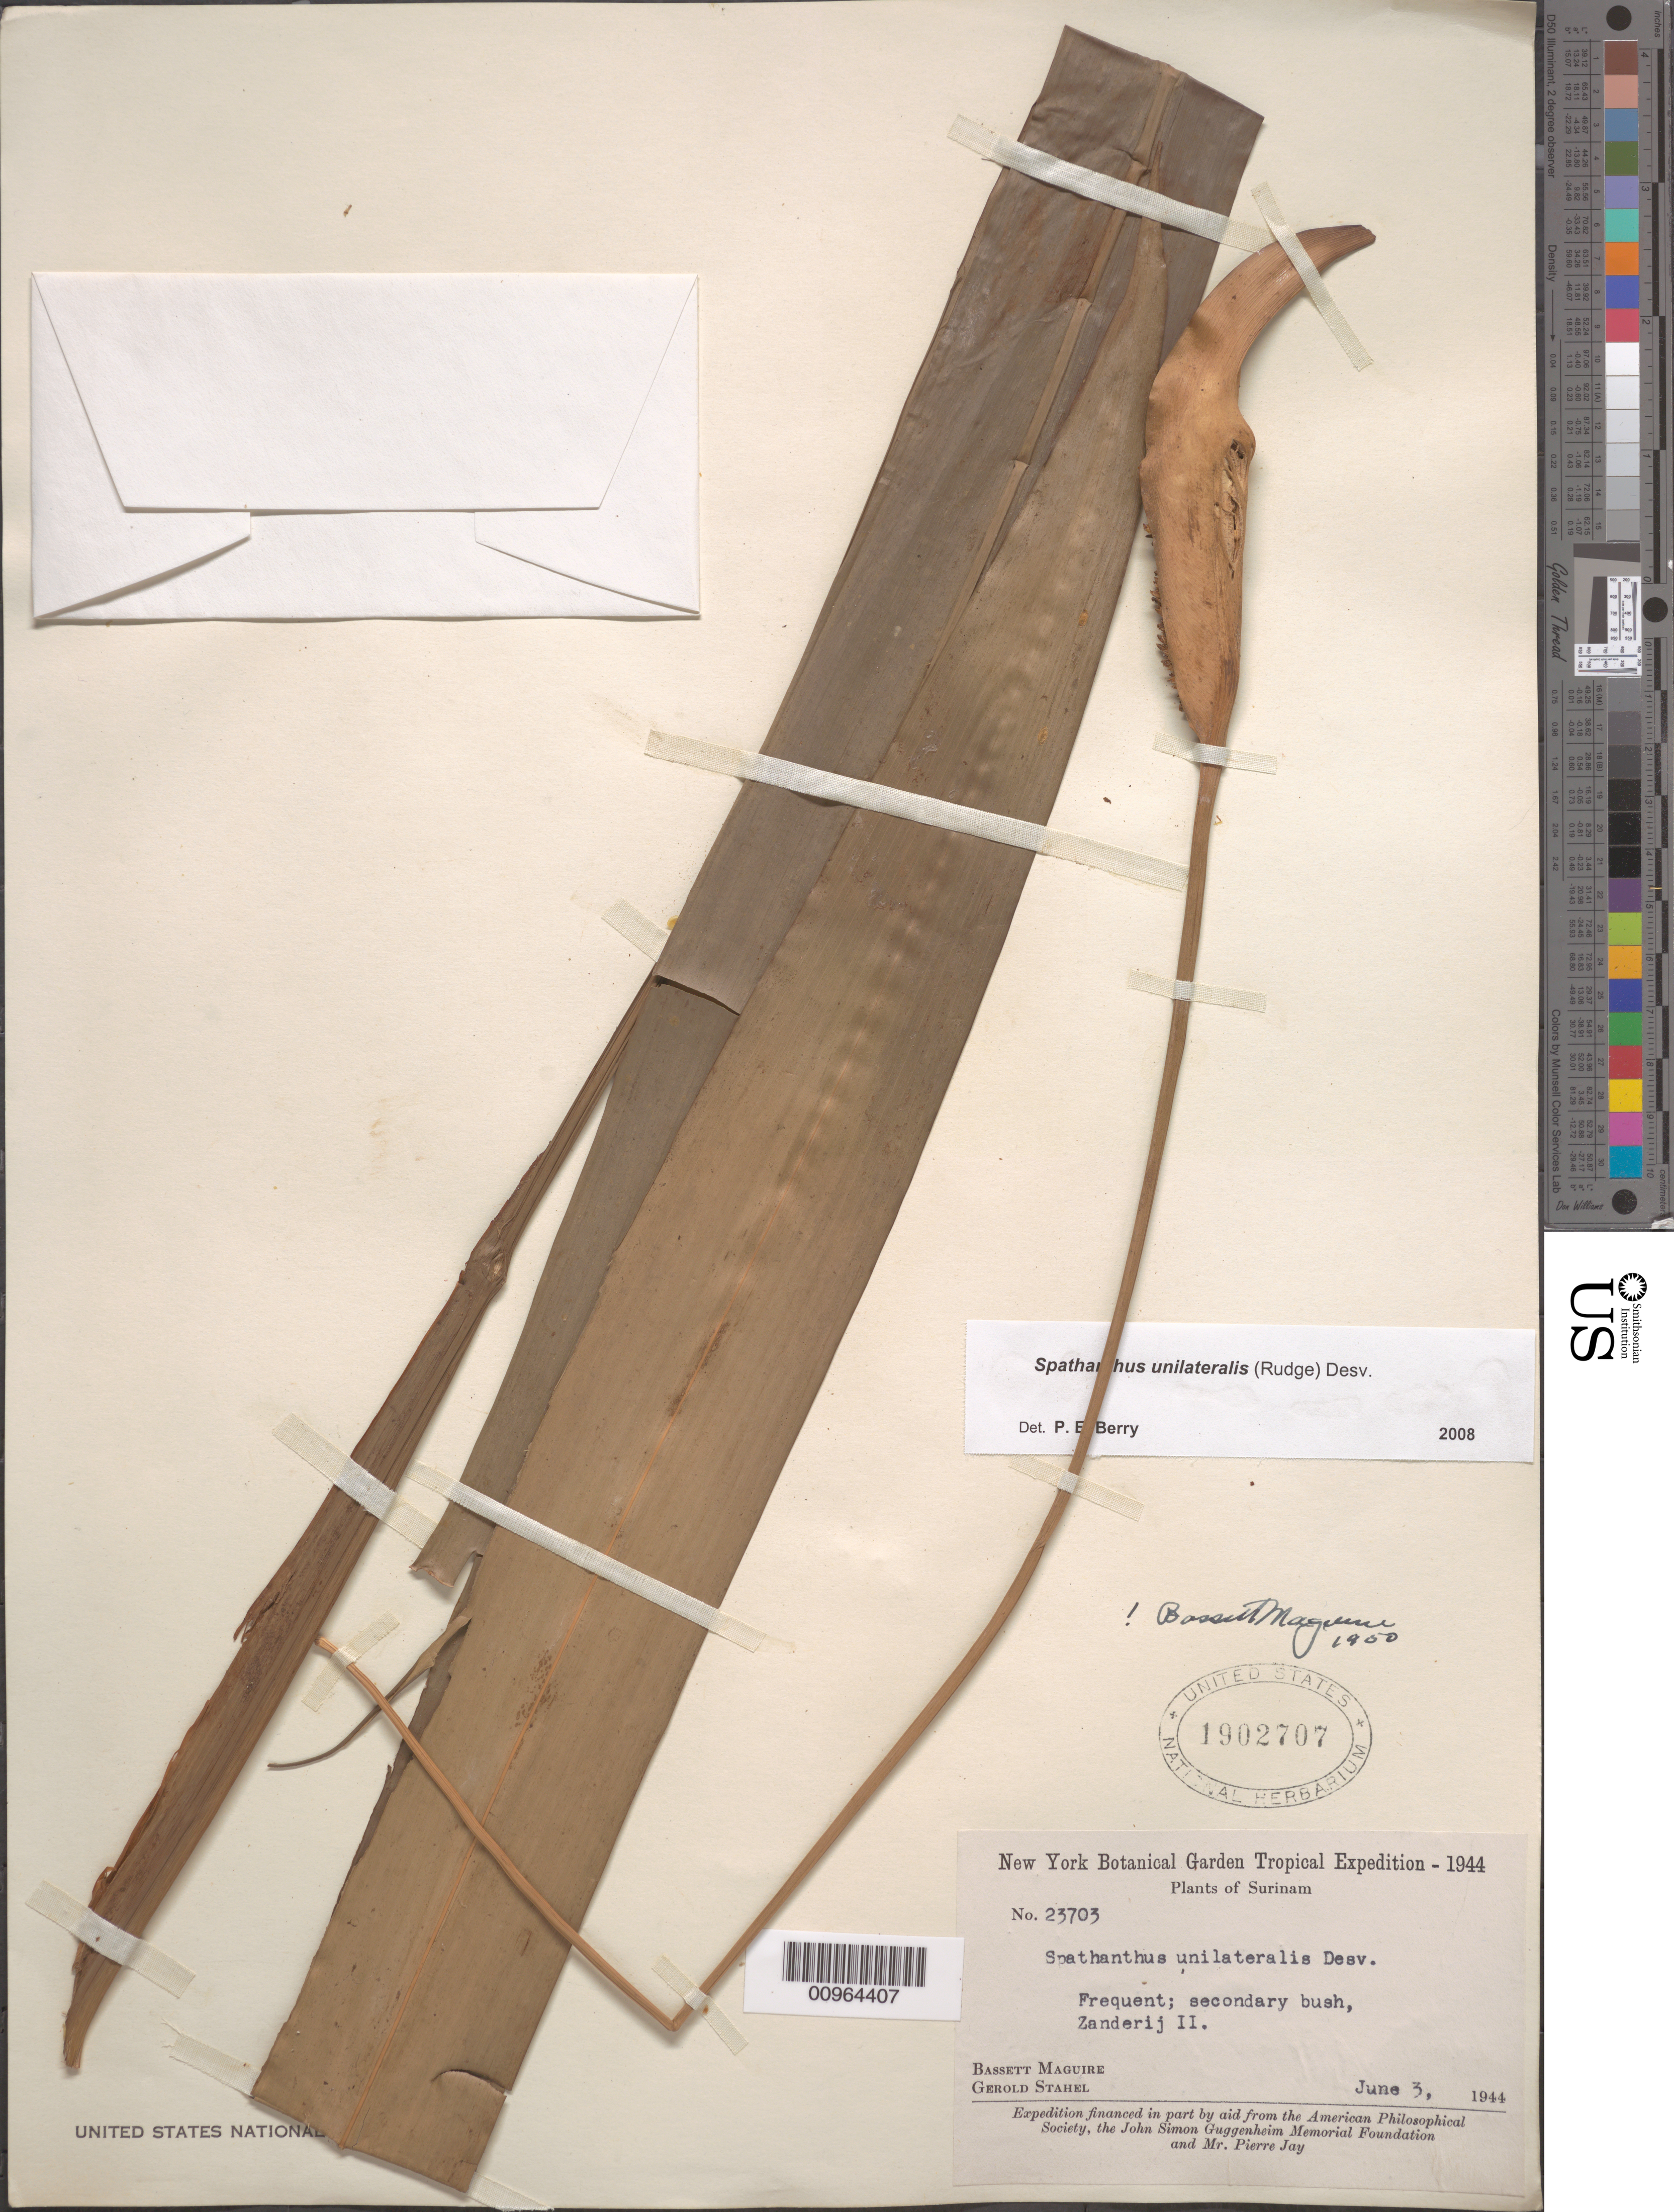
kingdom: Plantae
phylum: Tracheophyta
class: Liliopsida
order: Poales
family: Rapateaceae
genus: Spathanthus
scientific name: Spathanthus unilateralis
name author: (Rudge) Desv.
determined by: Berry, P. E., (WIS), University of Wisconsin - Madison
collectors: B. Maguire & G. Stahel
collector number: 23703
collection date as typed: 3-Jun-44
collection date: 1944-06-03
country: Suriname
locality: Zanderij II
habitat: Secondary bush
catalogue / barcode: US 1902707